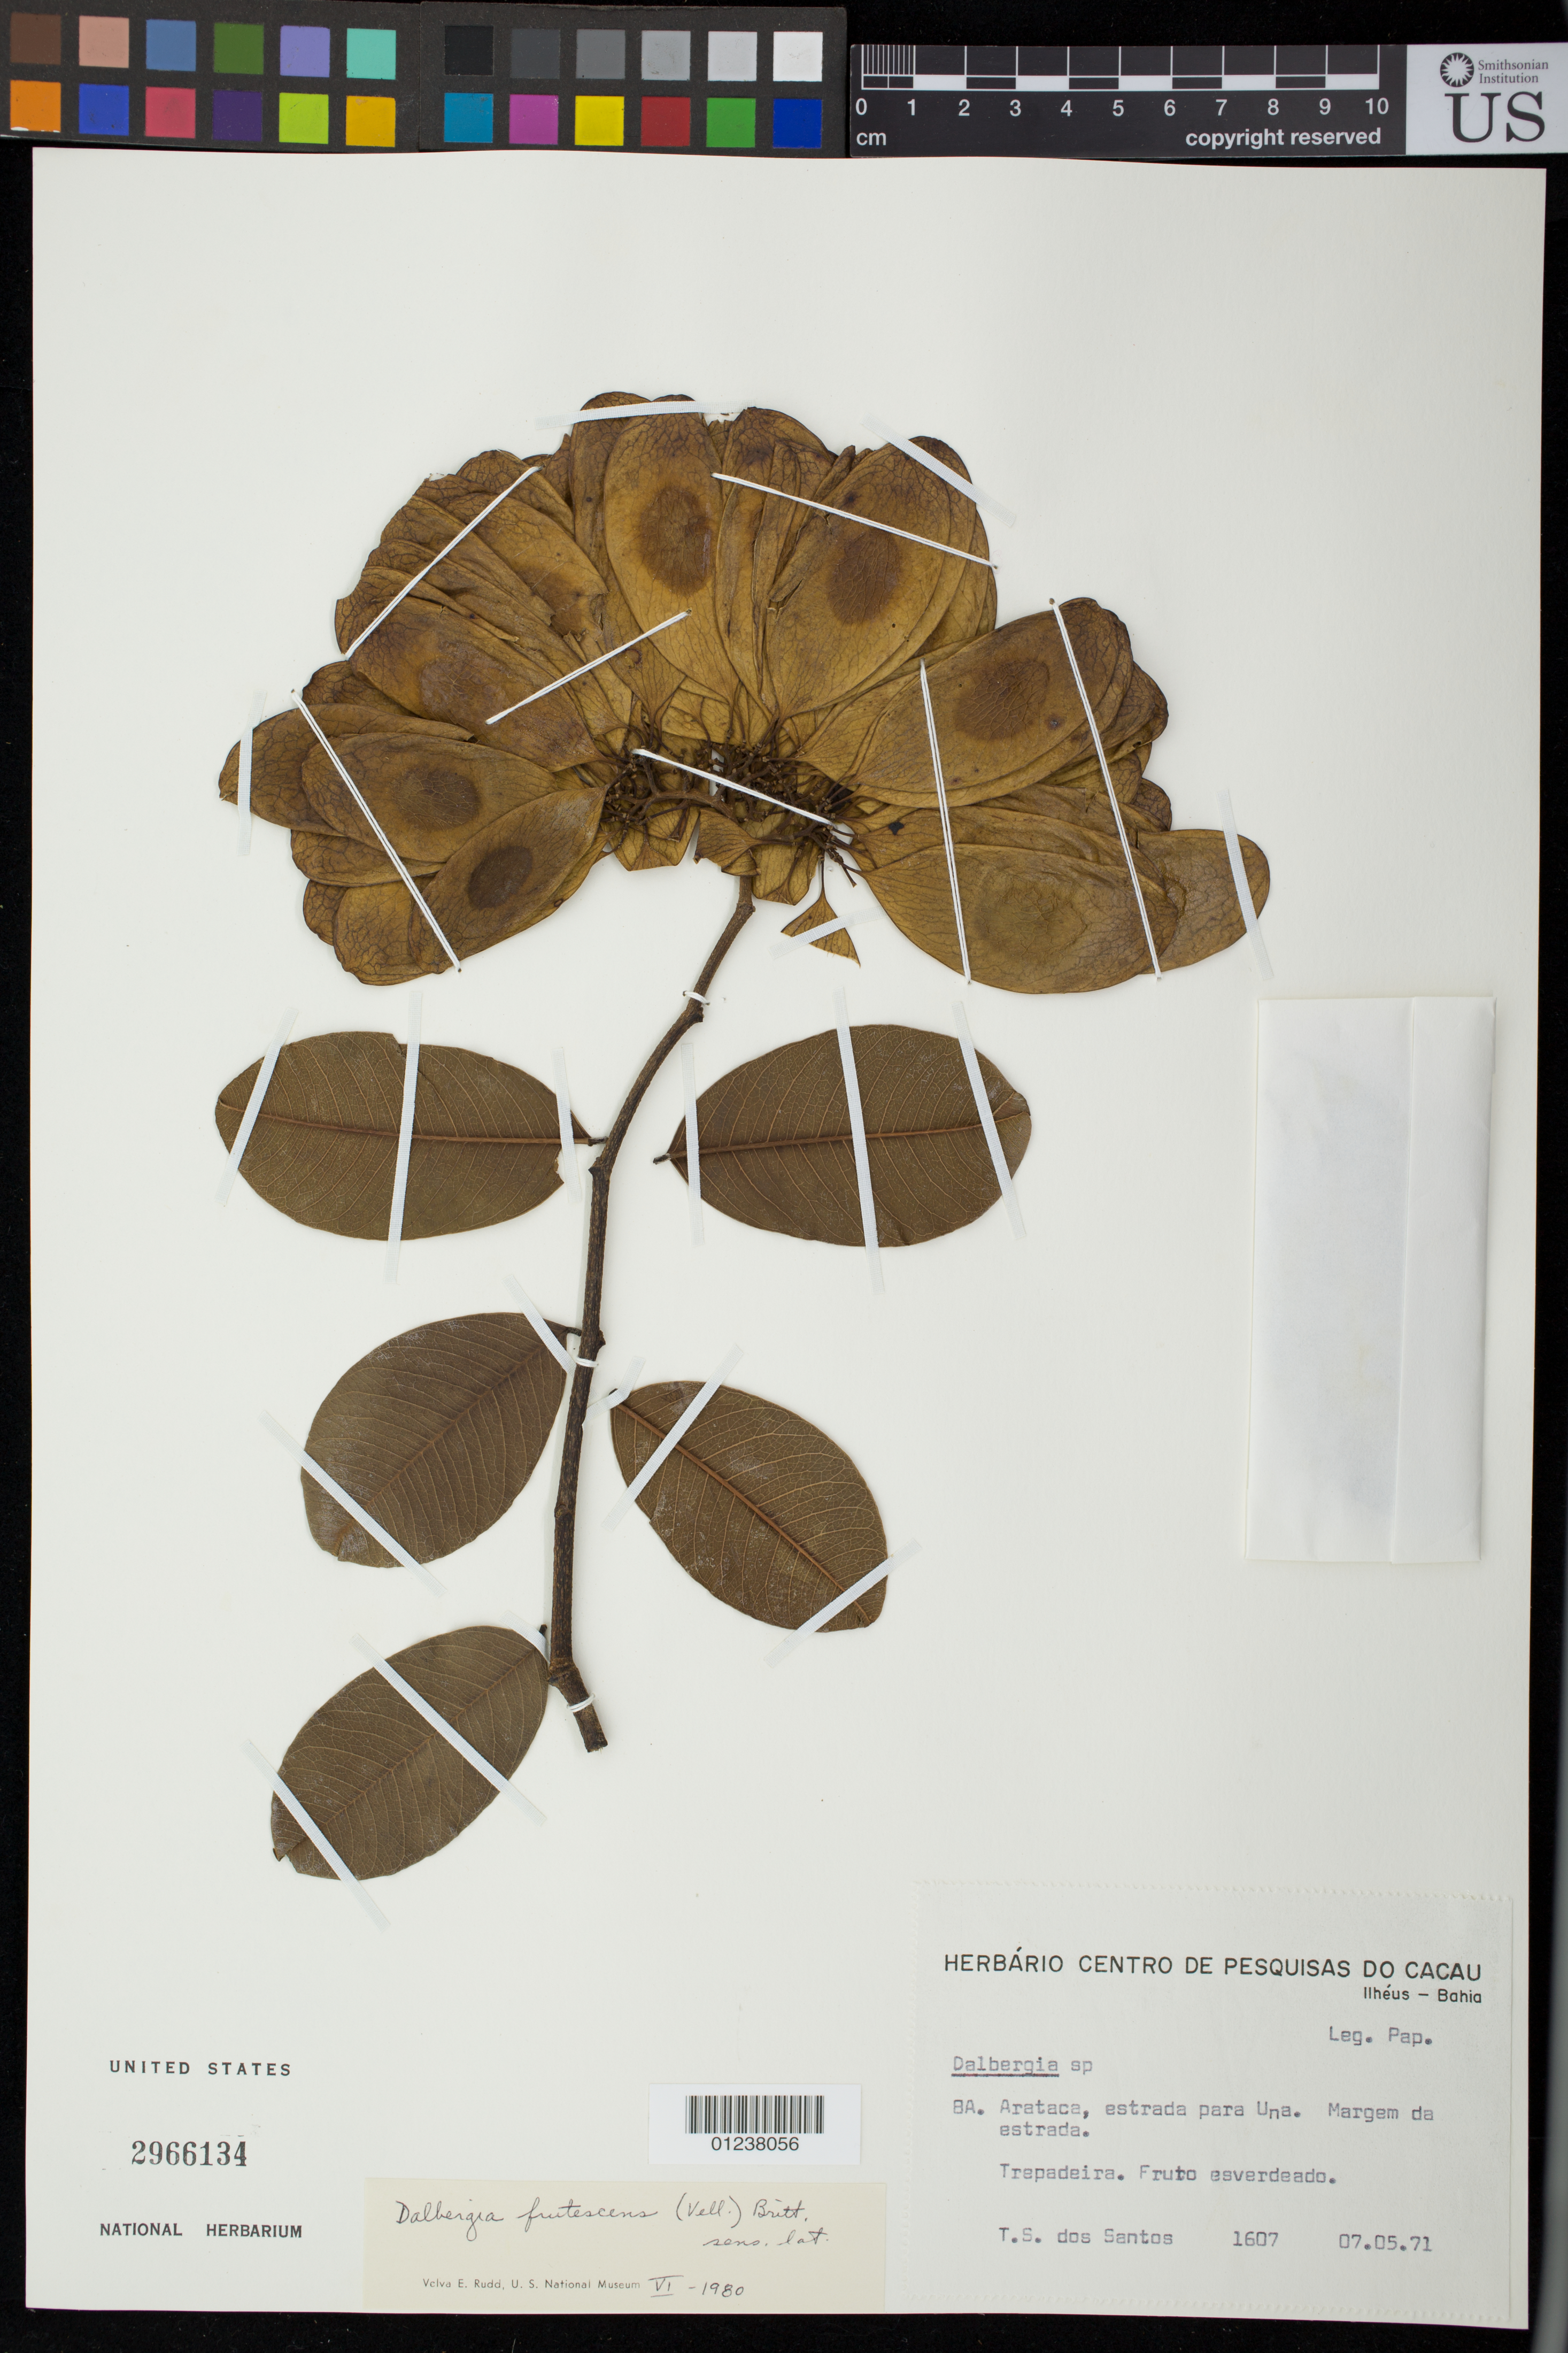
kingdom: Plantae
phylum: Tracheophyta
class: Magnoliopsida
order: Fabales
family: Fabaceae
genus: Dalbergia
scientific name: Dalbergia frutescens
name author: (Vell.) Britton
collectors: T. dos Santos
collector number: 1607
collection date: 1971-05-07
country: Brazil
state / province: Bahia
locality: BA. Arataca, estrada para Una, Margem da estrada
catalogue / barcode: US 2966134